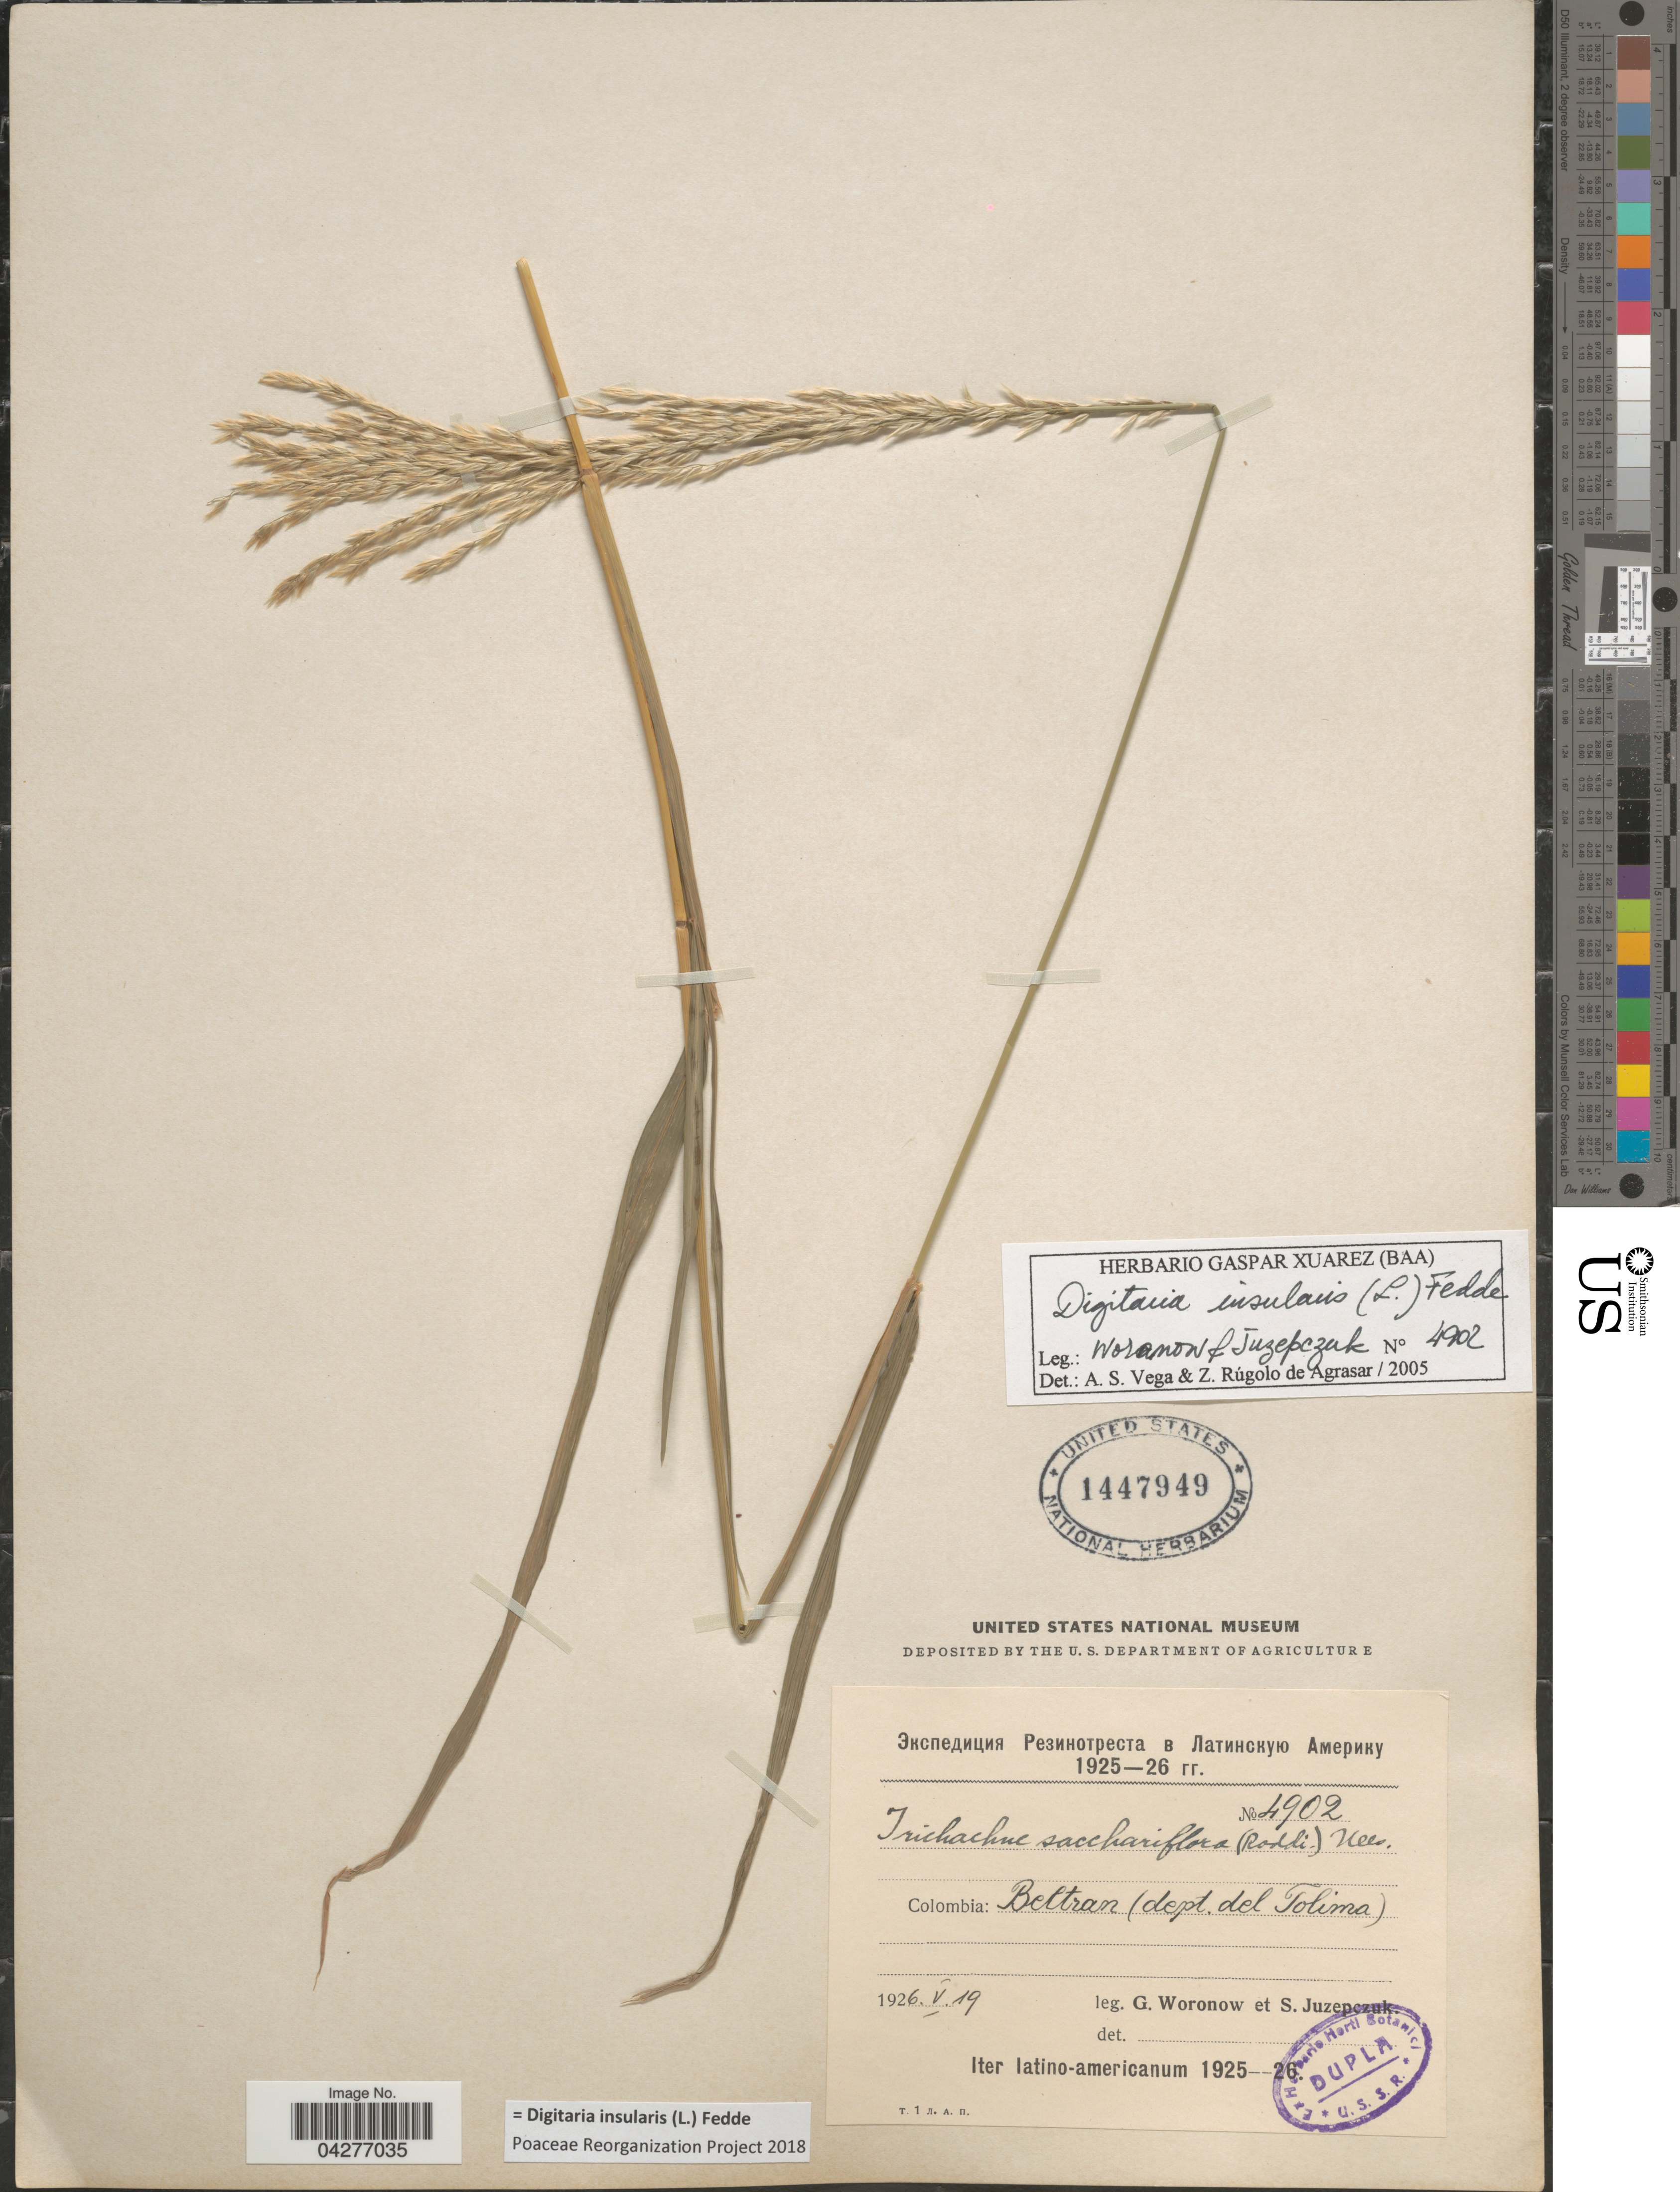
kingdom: Plantae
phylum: Tracheophyta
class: Liliopsida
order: Poales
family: Poaceae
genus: Digitaria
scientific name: Digitaria insularis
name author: (L.) Fedde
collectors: G. Woronow & S. V. Juzepczuk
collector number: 4902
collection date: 1926-05-19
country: Colombia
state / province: Tolima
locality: Beltran (dept. del Tolima). Iter latino-americanum 1925-26.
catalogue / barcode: US 1447949